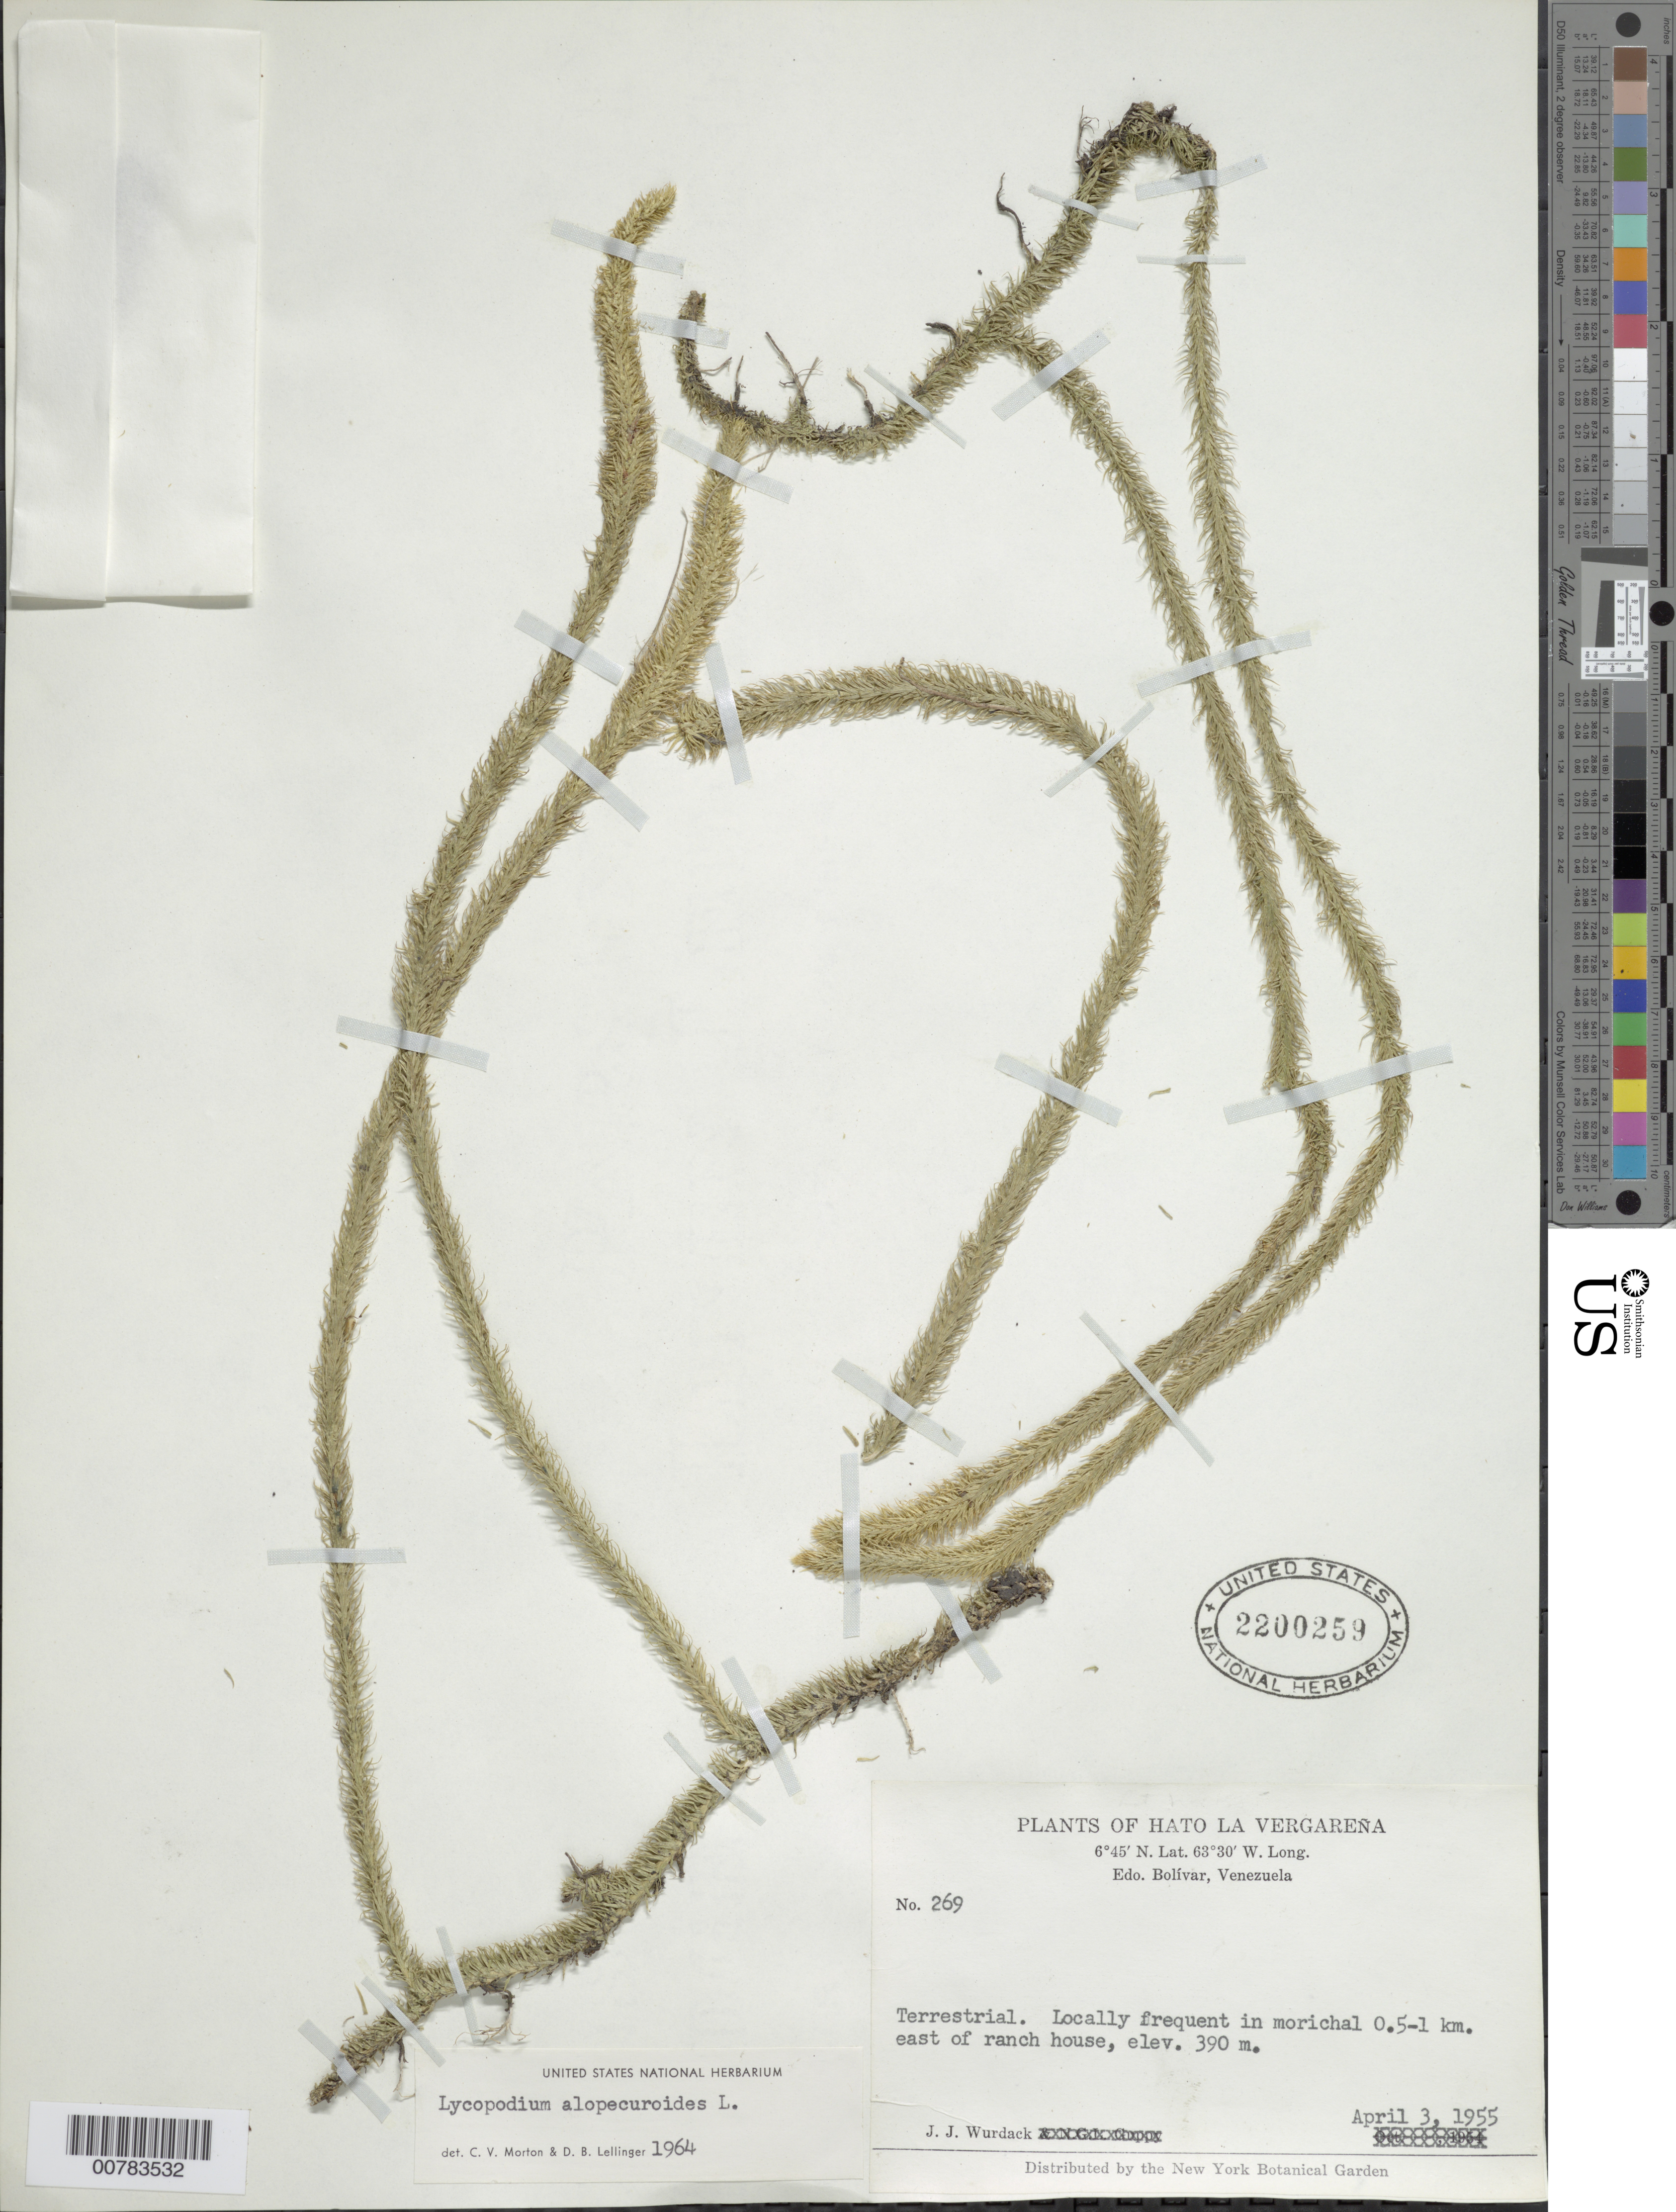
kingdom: Plantae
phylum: Tracheophyta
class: Lycopodiopsida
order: Lycopodiales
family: Lycopodiaceae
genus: Lycopodiella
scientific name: Lycopodiella alopecuroides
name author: (L.) Cranfill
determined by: Morton, C. V.; Lellinger, D. B.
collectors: J. J. Wurdack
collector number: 269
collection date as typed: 3-Apr-55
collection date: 1955-04-03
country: Venezuela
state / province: Bolívar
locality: Hato La Vergarena, 0.5-1 km E of ranch house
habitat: Morichal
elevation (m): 390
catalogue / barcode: US 2202259